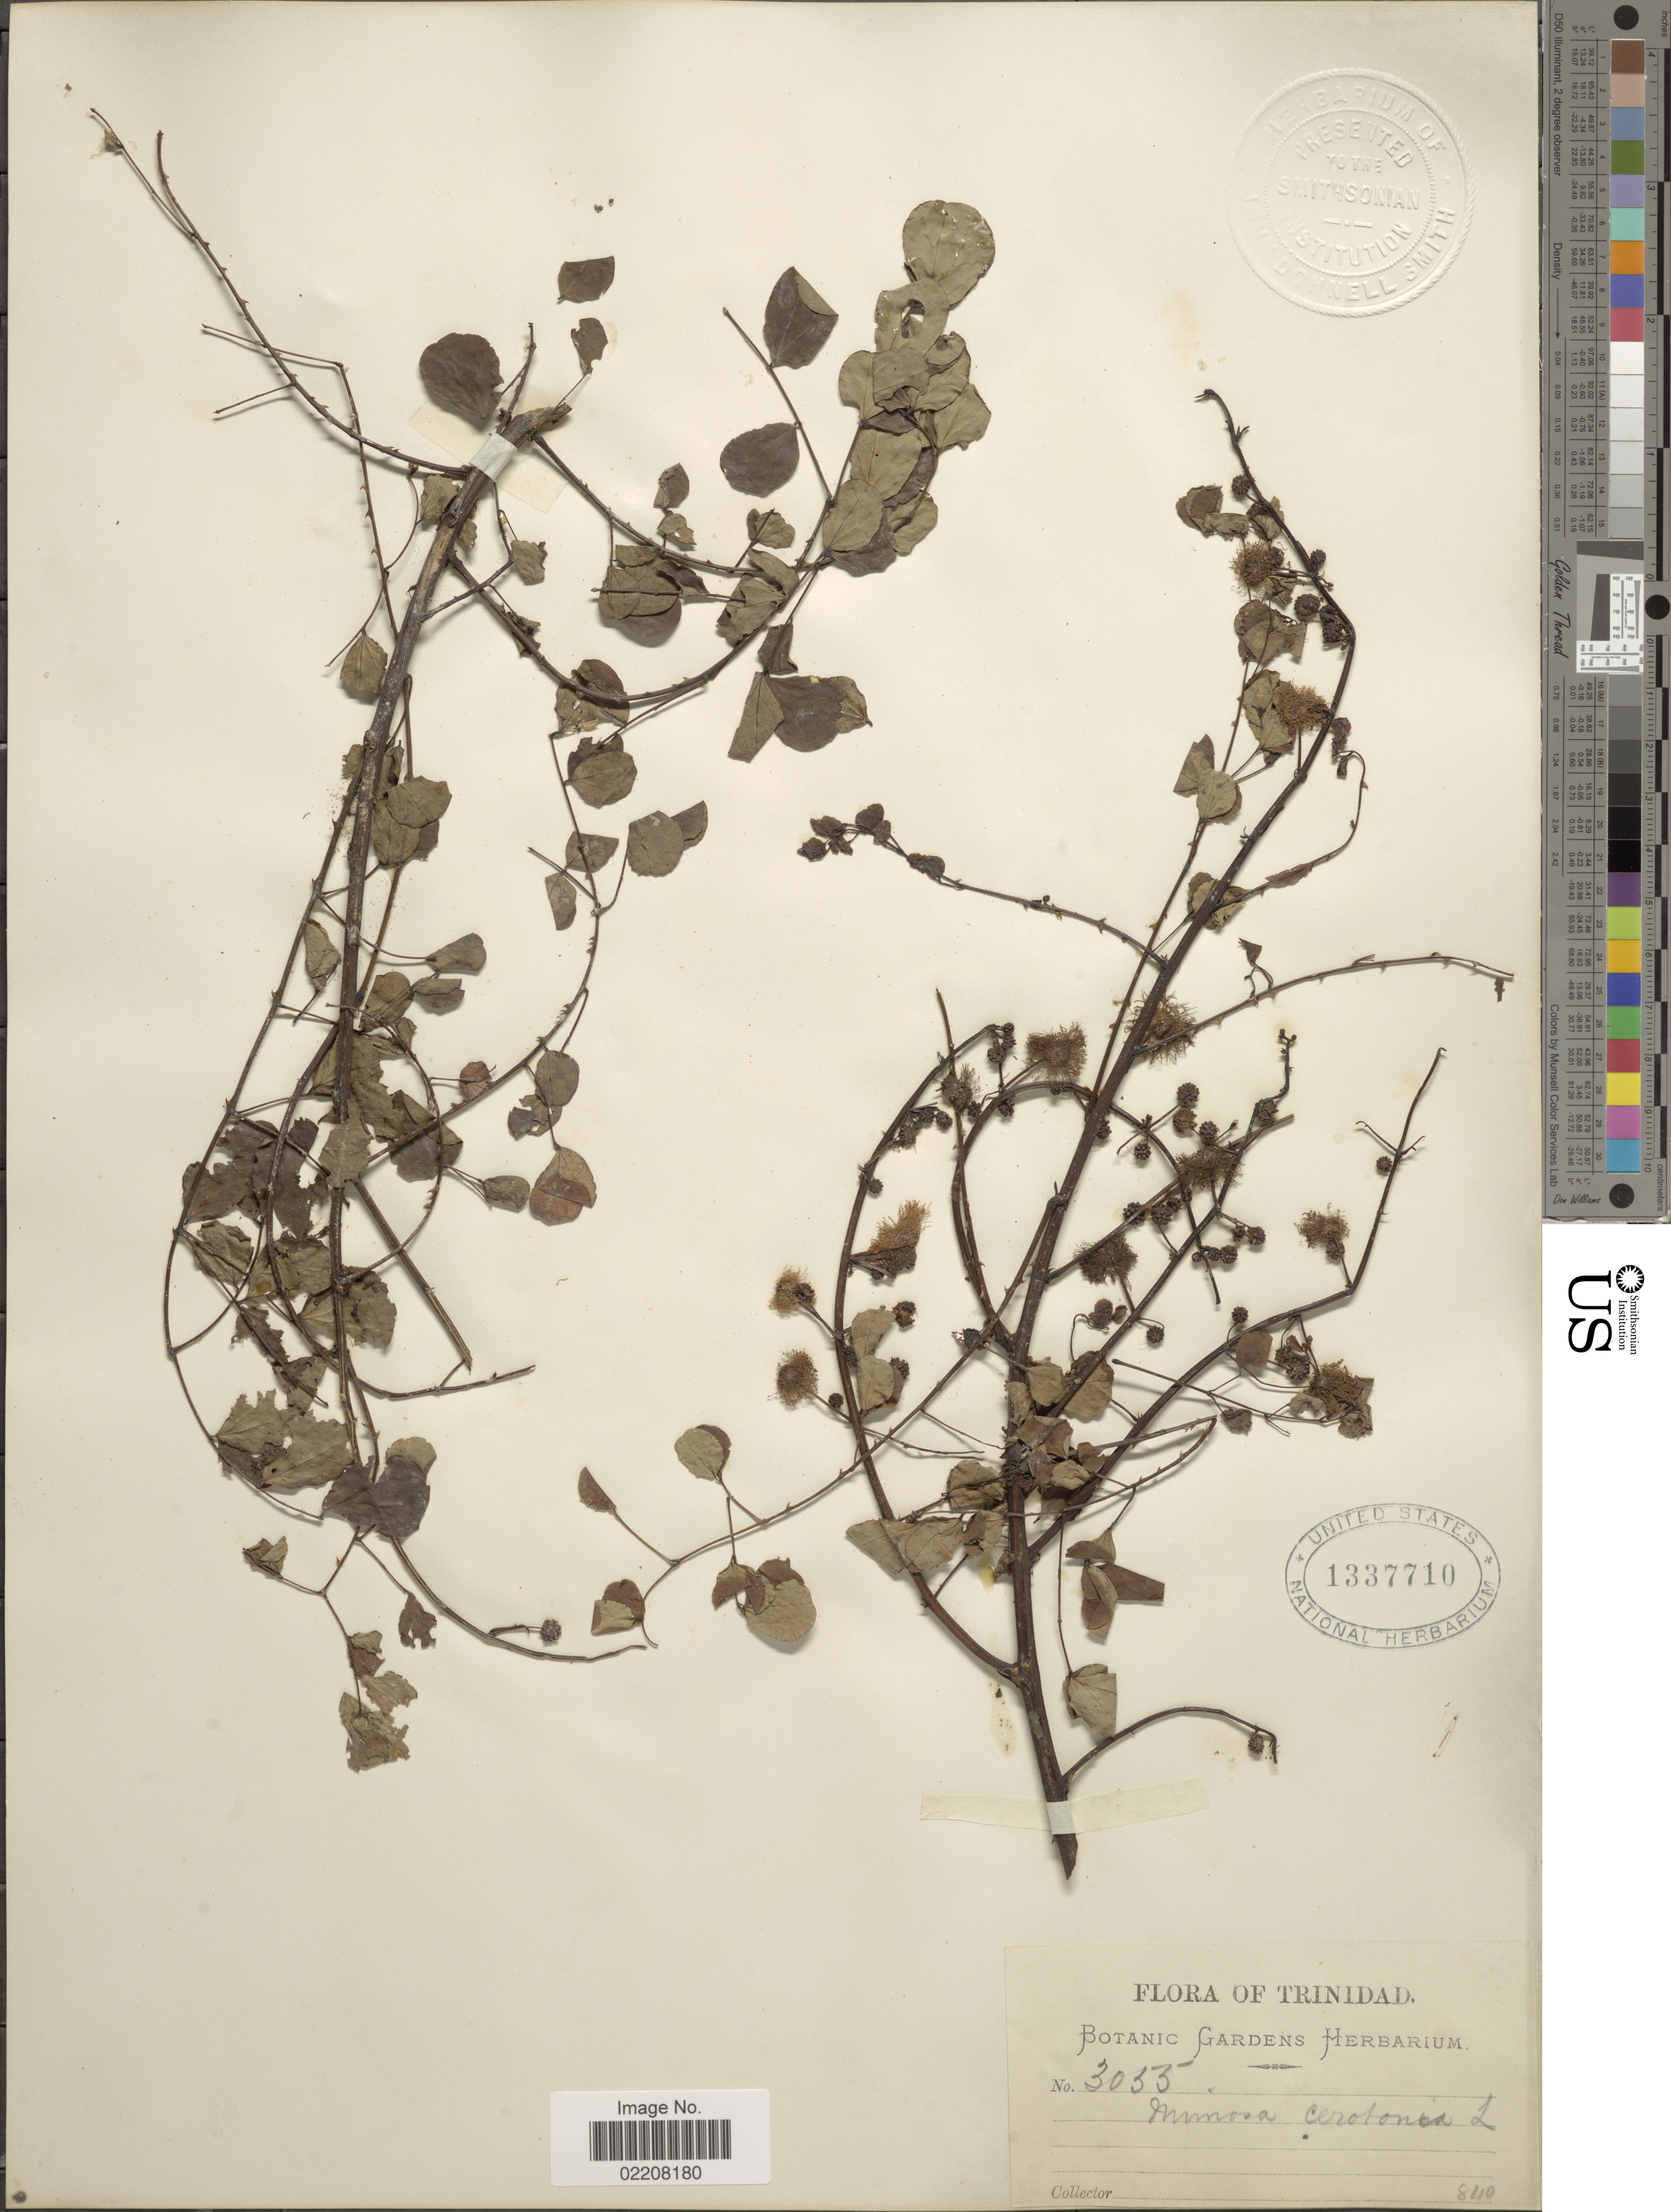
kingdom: Plantae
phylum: Tracheophyta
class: Magnoliopsida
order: Fabales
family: Fabaceae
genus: Mimosa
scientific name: Mimosa ceratonia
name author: L.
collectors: ex herb. Botanic Gardens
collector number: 3055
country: Trinidad and Tobago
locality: Trinidad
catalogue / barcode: US 1337710